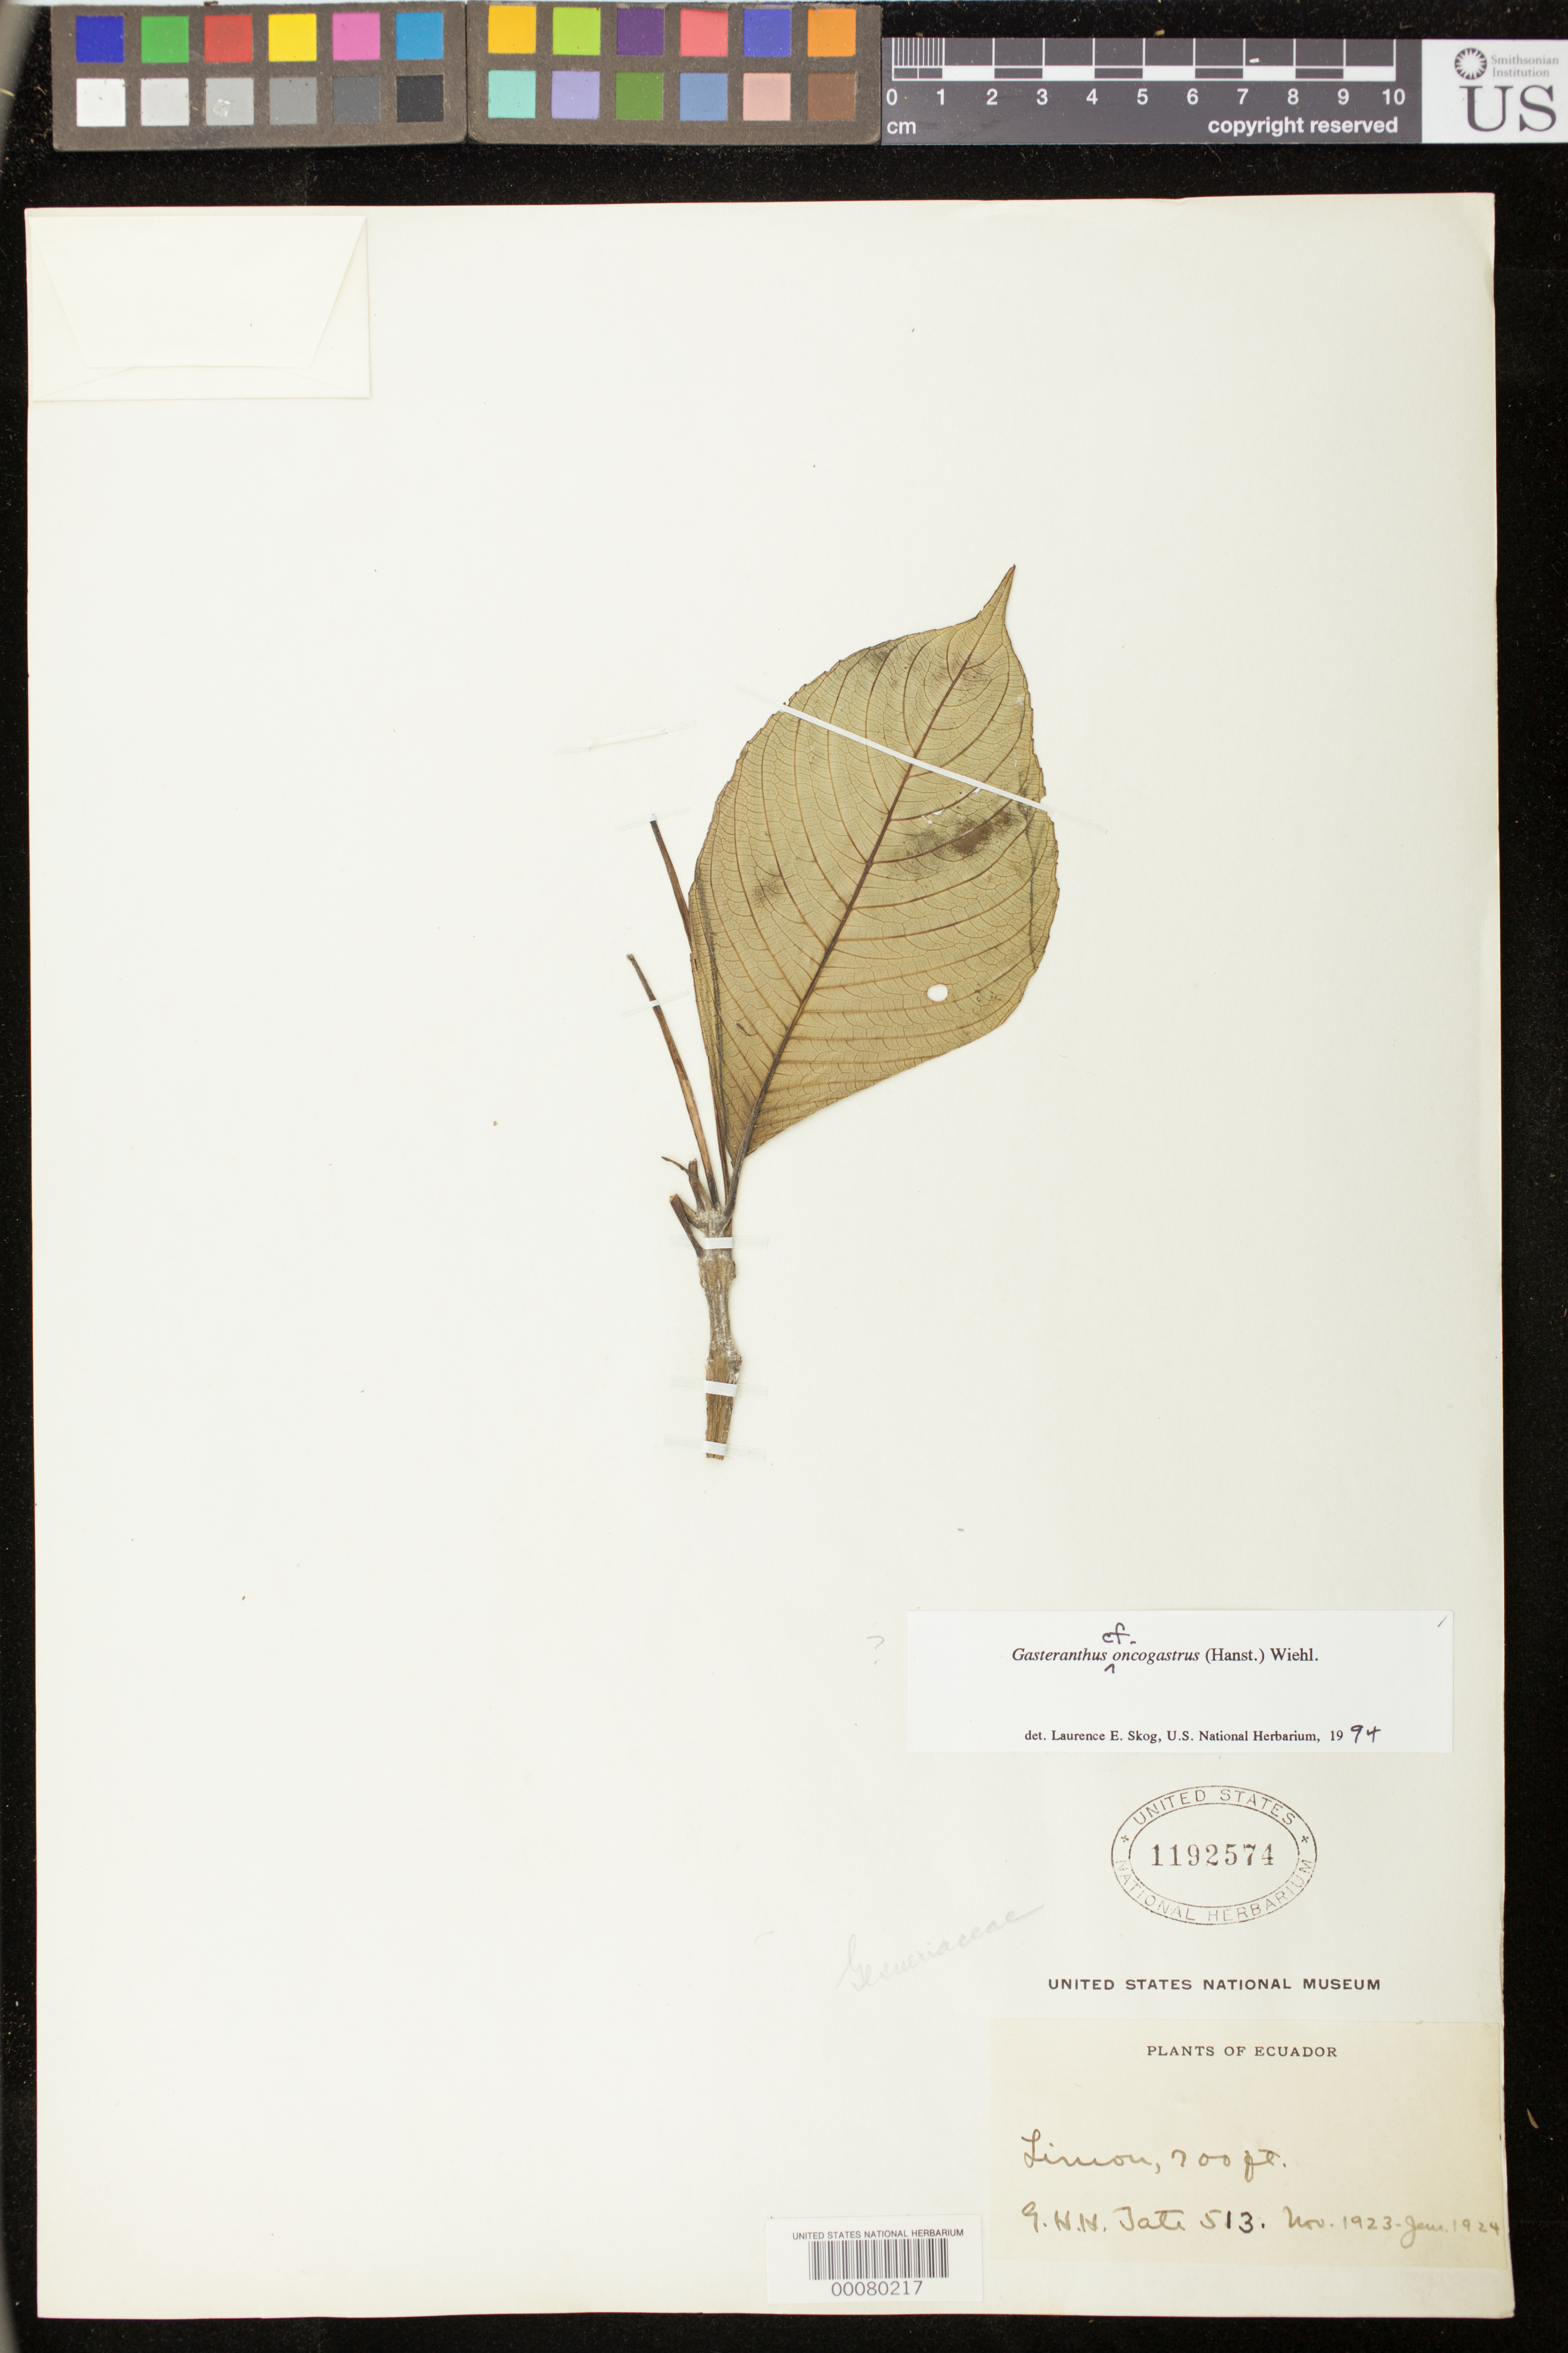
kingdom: Plantae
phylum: Tracheophyta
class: Magnoliopsida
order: Lamiales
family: Gesneriaceae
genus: Sinningia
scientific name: Sinningia incarnata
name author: (Aubl.) D.L. Denham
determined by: Skog, Laurence E.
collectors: G. Tate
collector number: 513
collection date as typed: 1923-24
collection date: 1923/1924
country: Ecuador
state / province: Morona-Santiago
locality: Limon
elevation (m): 213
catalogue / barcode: US 1192574